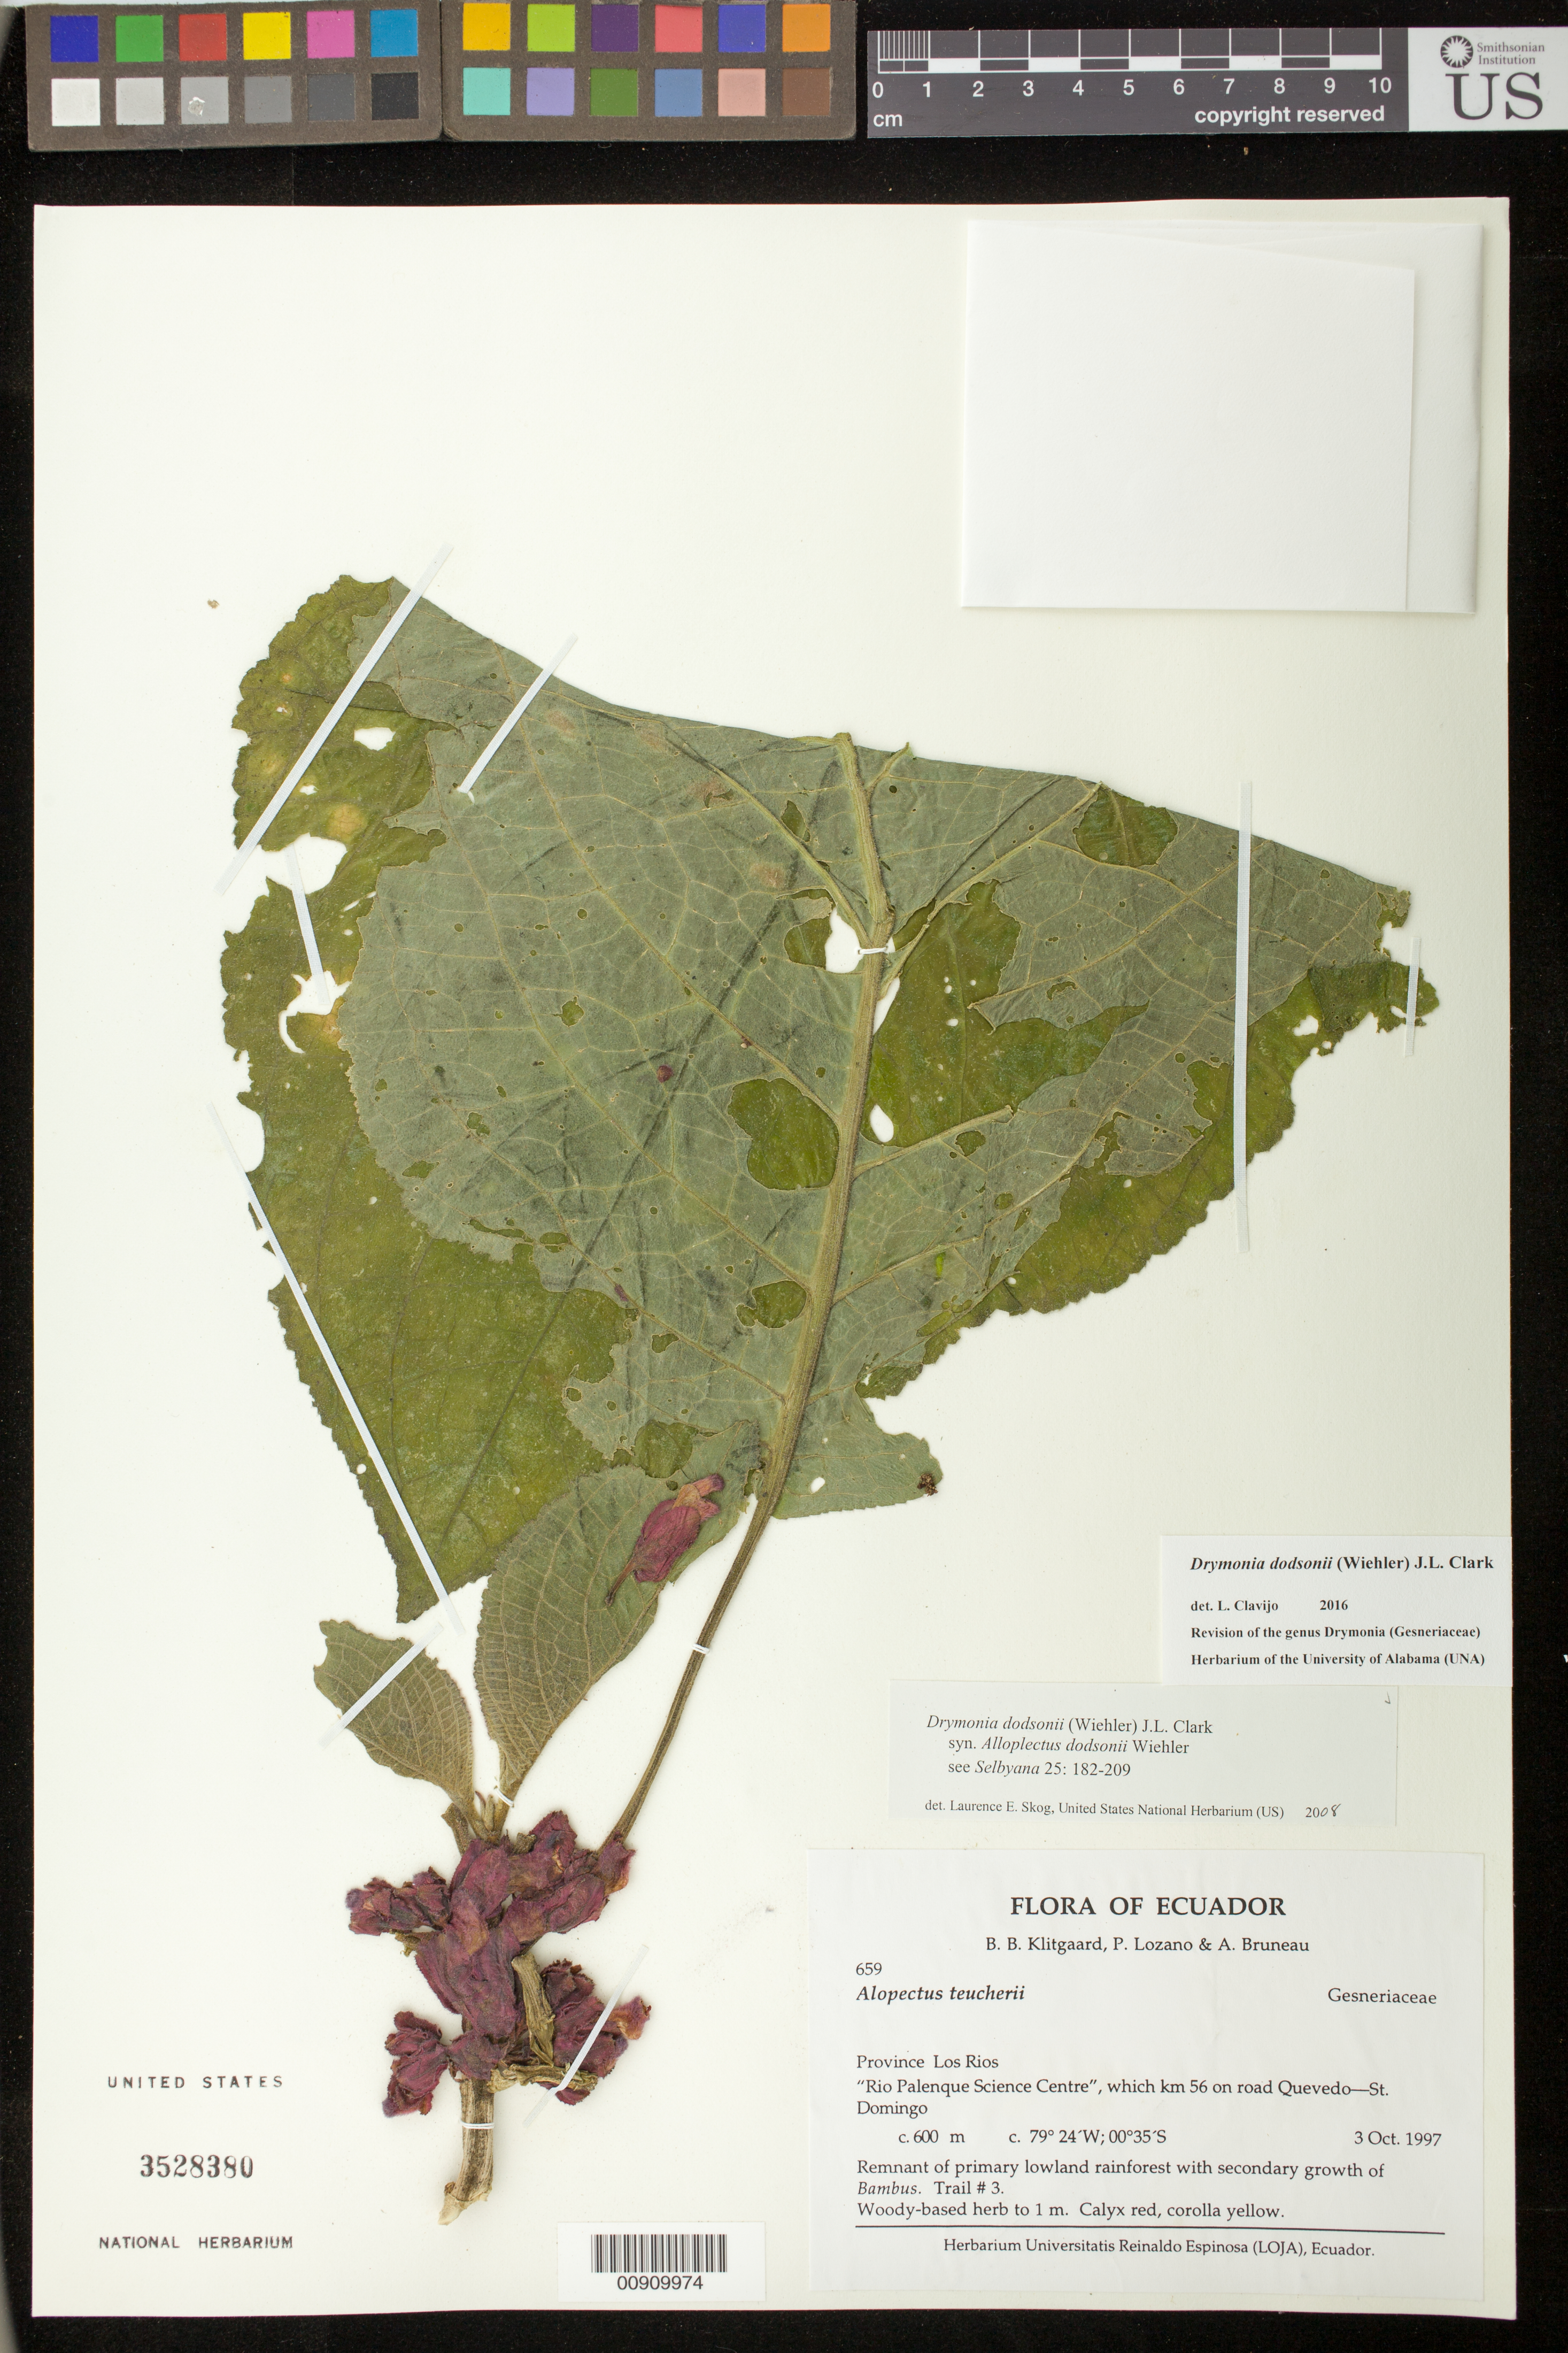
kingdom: Plantae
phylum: Tracheophyta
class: Magnoliopsida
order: Lamiales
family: Gesneriaceae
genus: Drymonia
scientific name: Drymonia dodsonii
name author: (Wiehler) J.L. Clark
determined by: Skog, Laurence E.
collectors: B. B. Klitgaard, P. Lozano & A. Bruneau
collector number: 659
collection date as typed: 03 Oct 1997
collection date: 1997-10-03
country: Ecuador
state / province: Los Rios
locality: Rio Palenque Science Centre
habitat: Remnant of primary lowland rainforest with secondary growth of Bambus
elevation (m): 600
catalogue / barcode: US 3528380